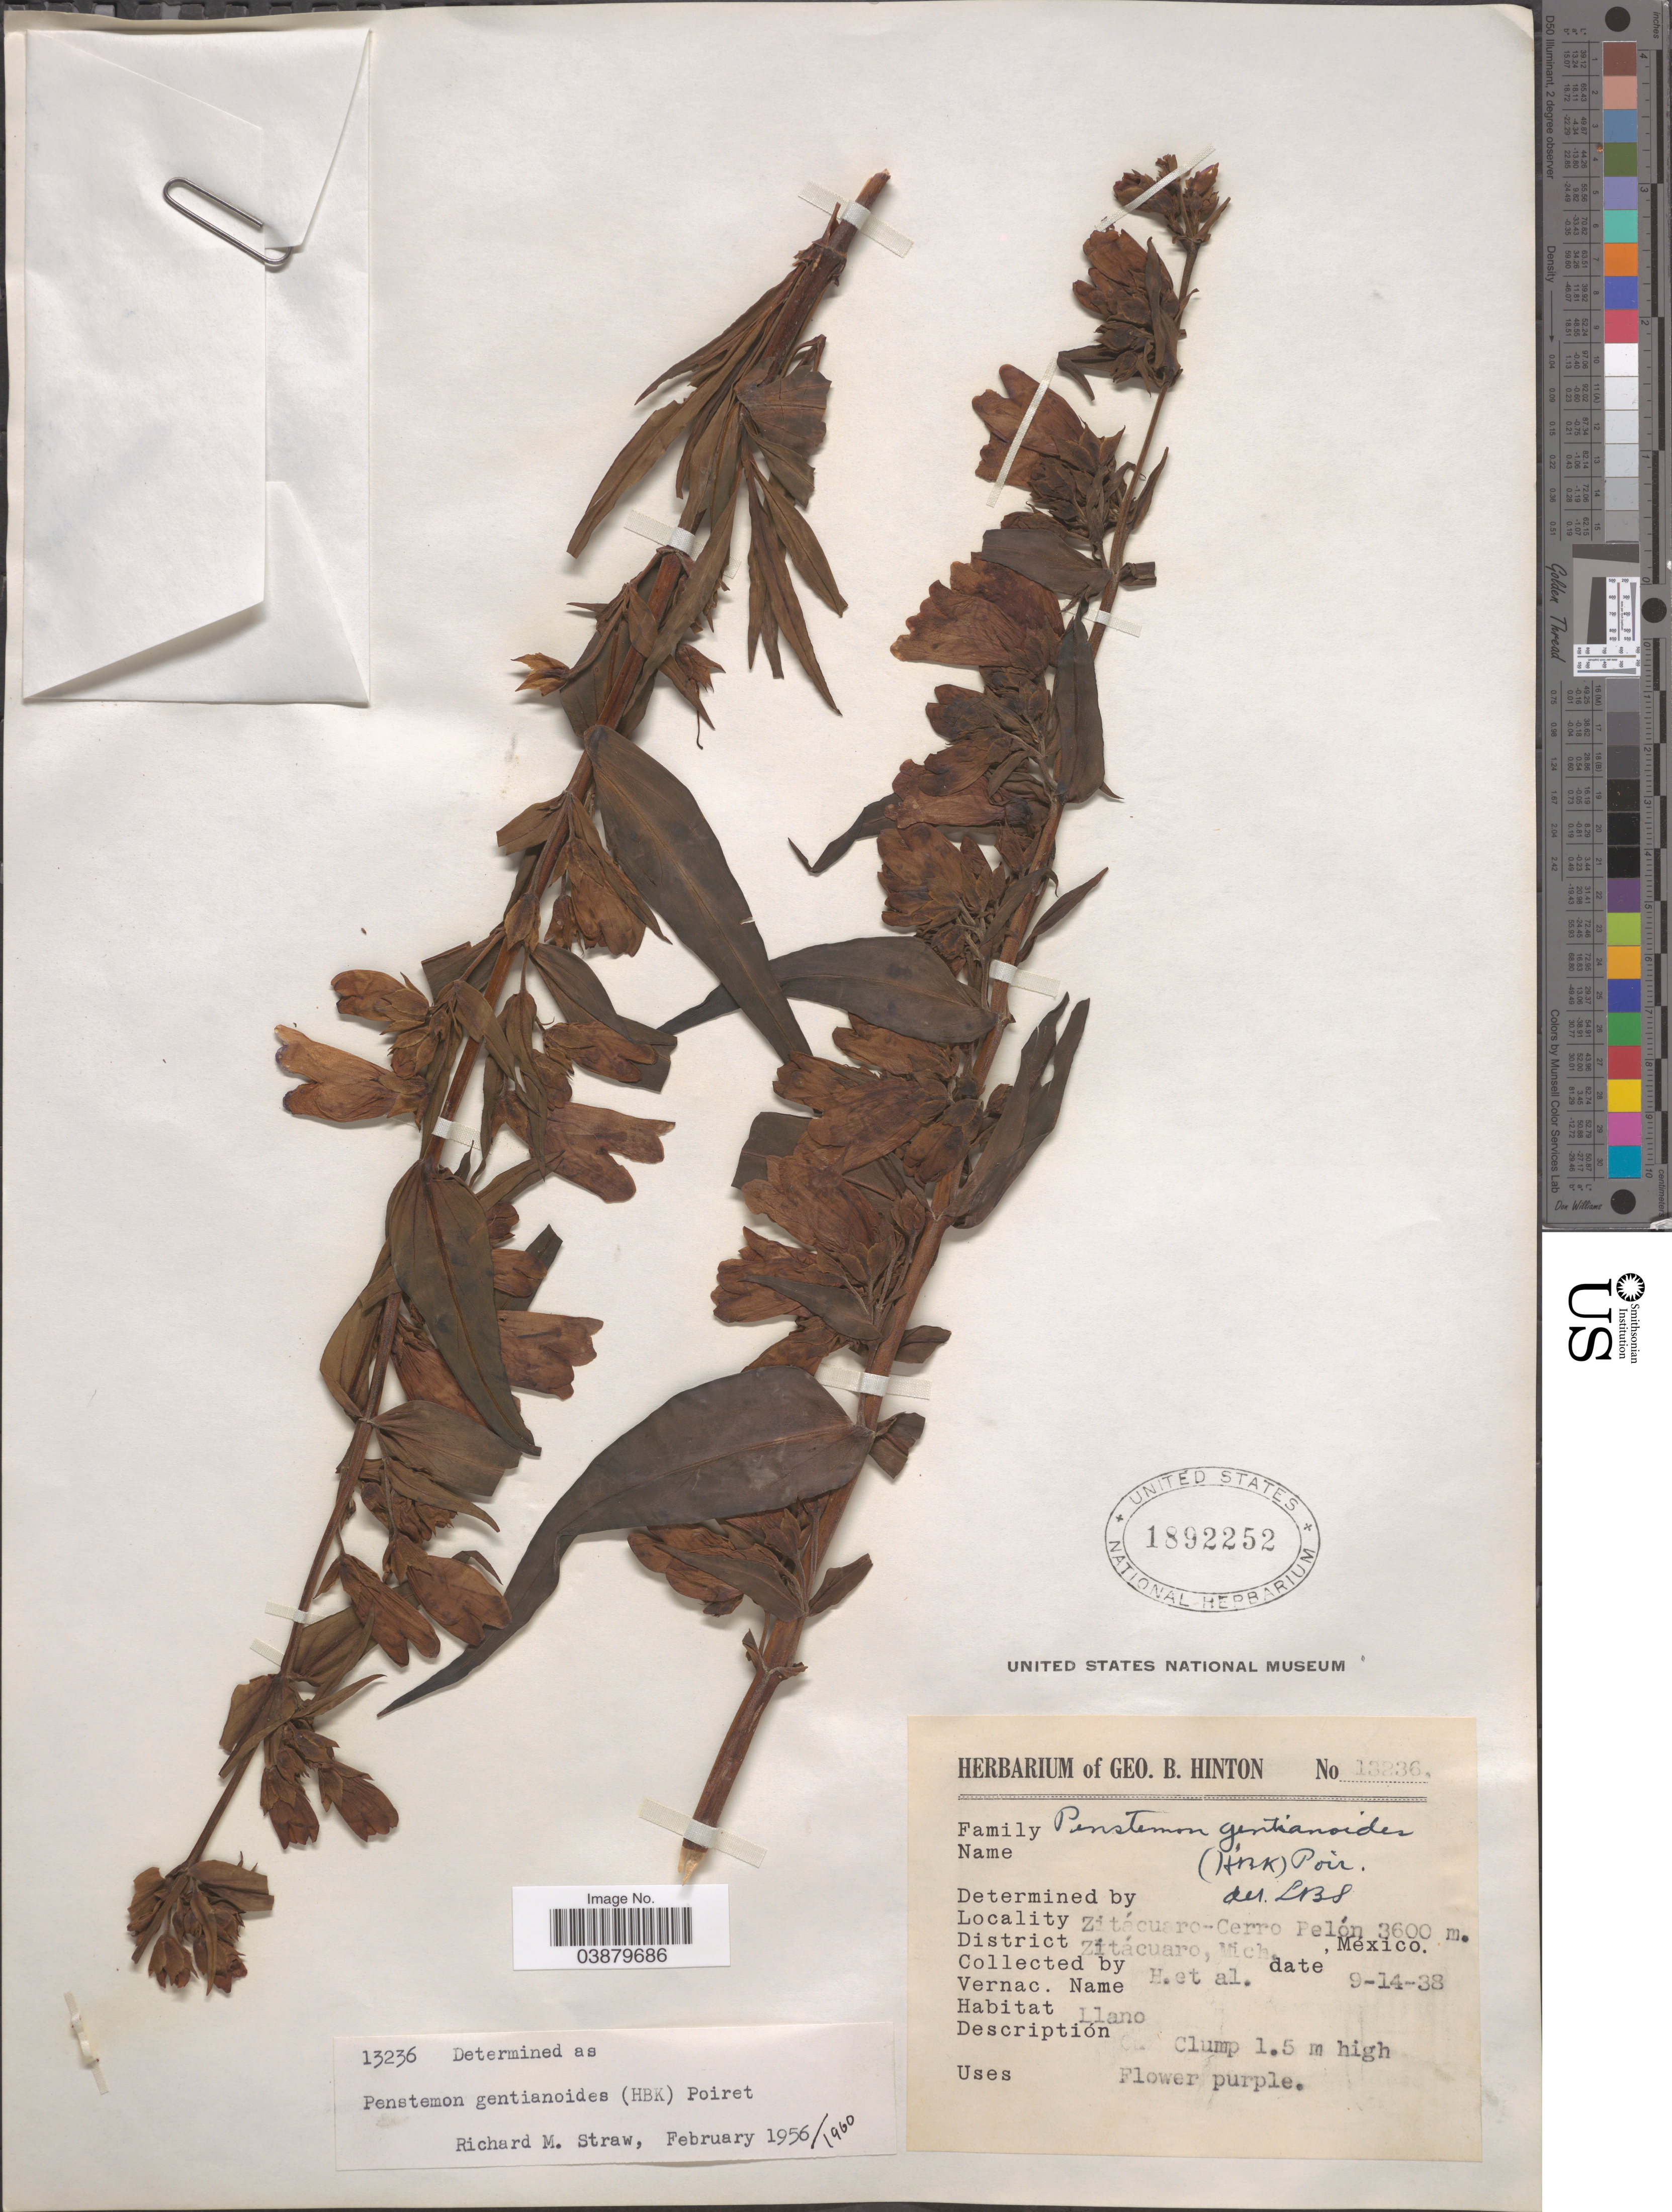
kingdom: Plantae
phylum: Tracheophyta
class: Magnoliopsida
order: Lamiales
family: Plantaginaceae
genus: Penstemon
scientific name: Penstemon gentianoides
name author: (Kunth) Poir.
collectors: G. B. Hinton & et al.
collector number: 13236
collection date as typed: Transcribed d/m/y: 14/9/38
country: Mexico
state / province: Michoacán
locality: Zitácuaro-Cerro Pelón. District Zitácuaro.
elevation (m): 3600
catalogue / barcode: US 1892252